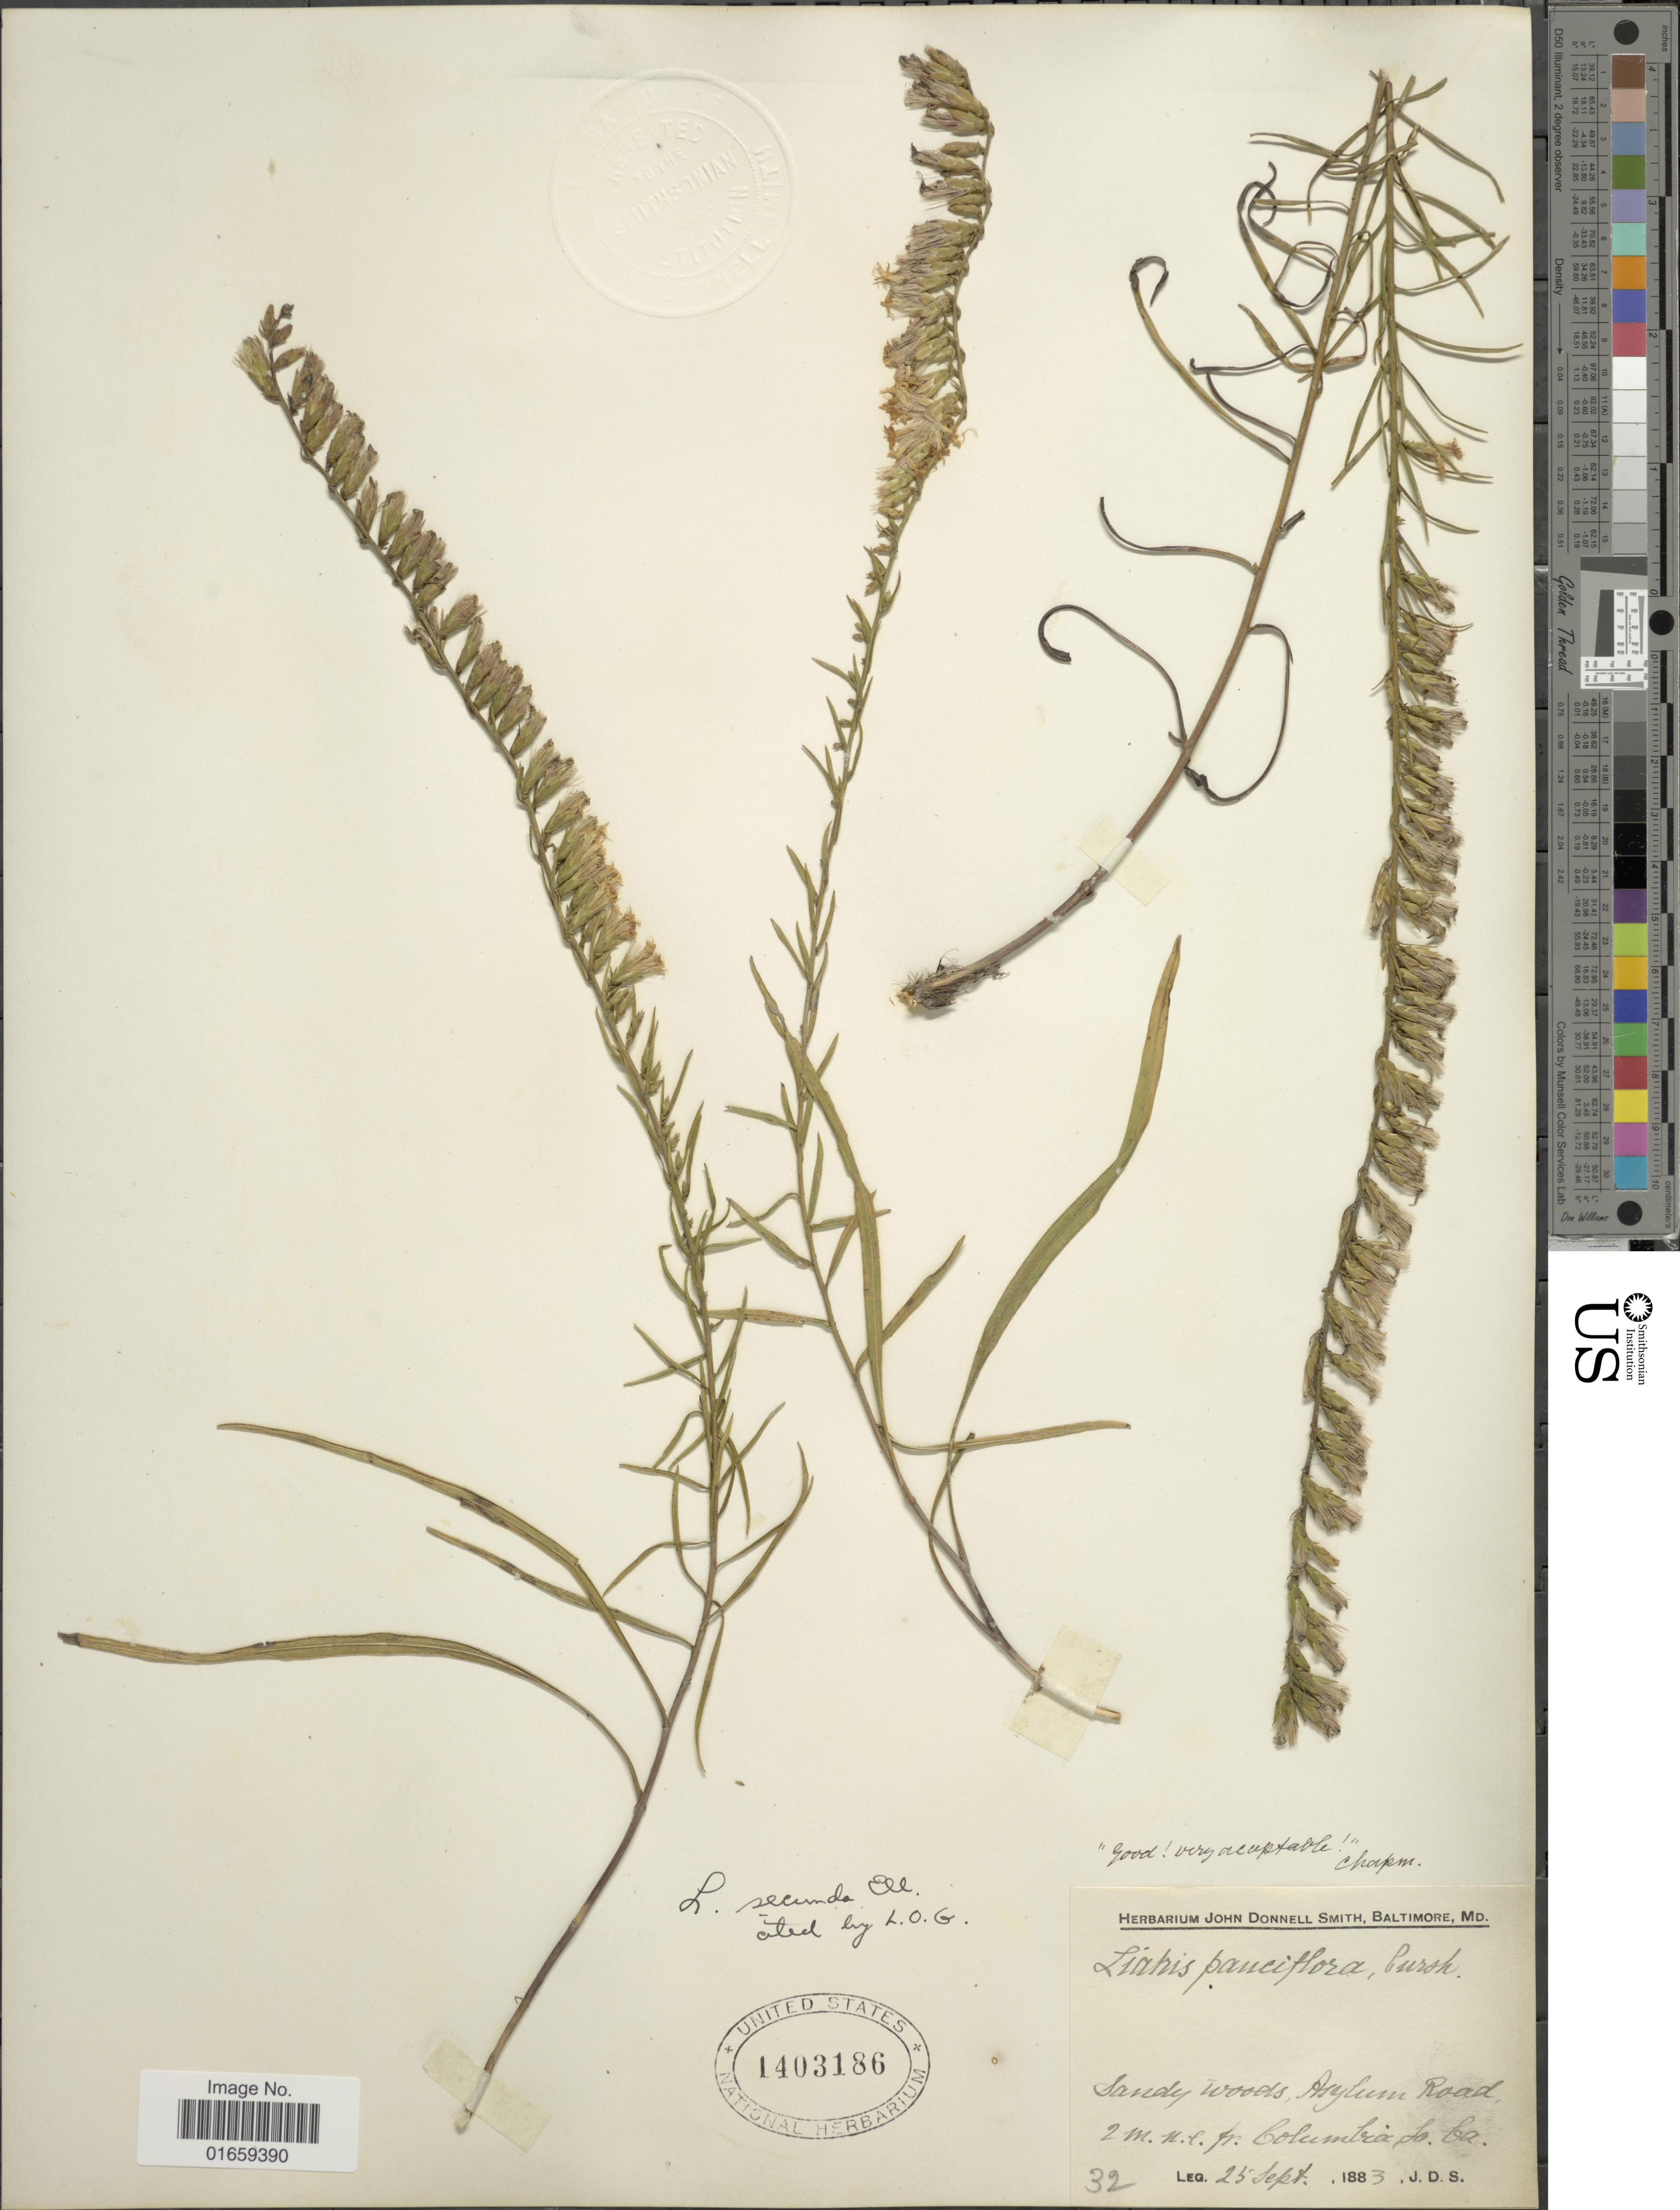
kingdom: Plantae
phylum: Tracheophyta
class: Magnoliopsida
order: Asterales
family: Asteraceae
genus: Liatris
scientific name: Liatris secunda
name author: Elliott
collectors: J. Donnell Smith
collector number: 32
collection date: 1883-09-25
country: United States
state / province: South Carolina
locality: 2 m. n. e. fr. Columbia,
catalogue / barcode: US 1403186